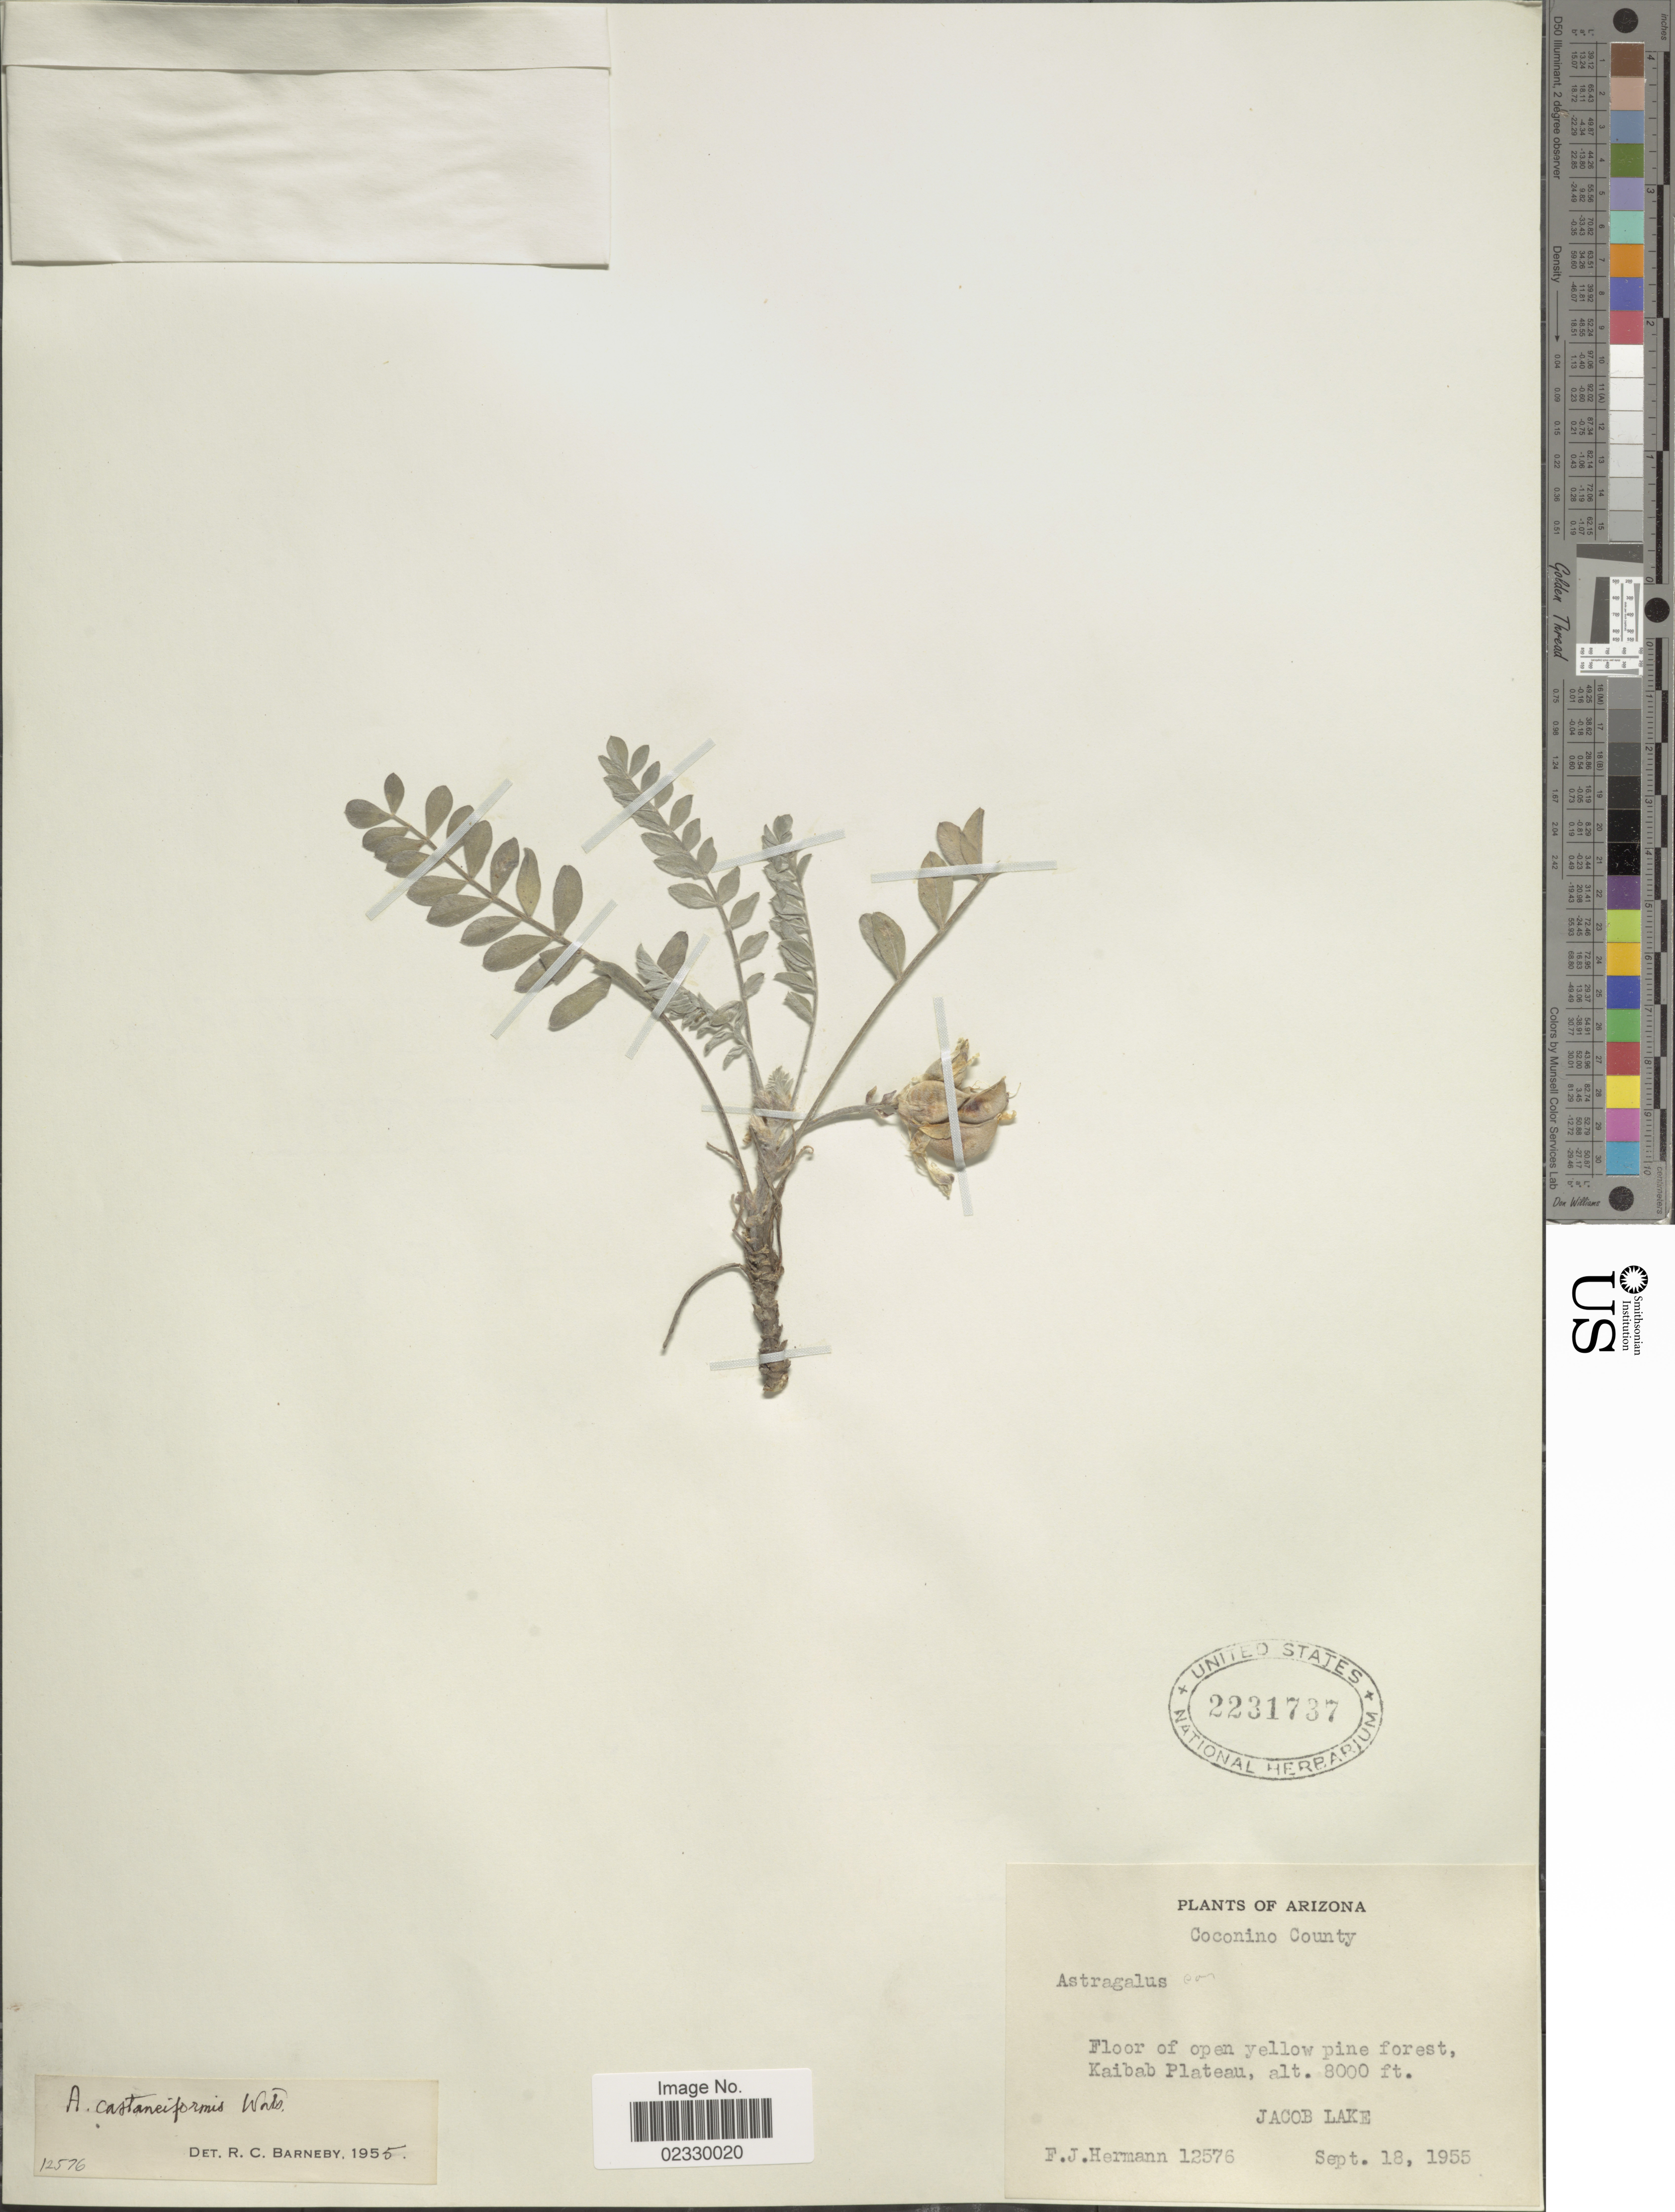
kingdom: Plantae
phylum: Tracheophyta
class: Magnoliopsida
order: Fabales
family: Fabaceae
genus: Astragalus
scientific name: Astragalus castanaeformis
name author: S. Watson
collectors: F. J. Hermann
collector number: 12576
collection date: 1955-09-18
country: United States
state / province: Arizona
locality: Coconino County, Kaibab Plateau. Jacob Lake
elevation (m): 2438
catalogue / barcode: US 2231737